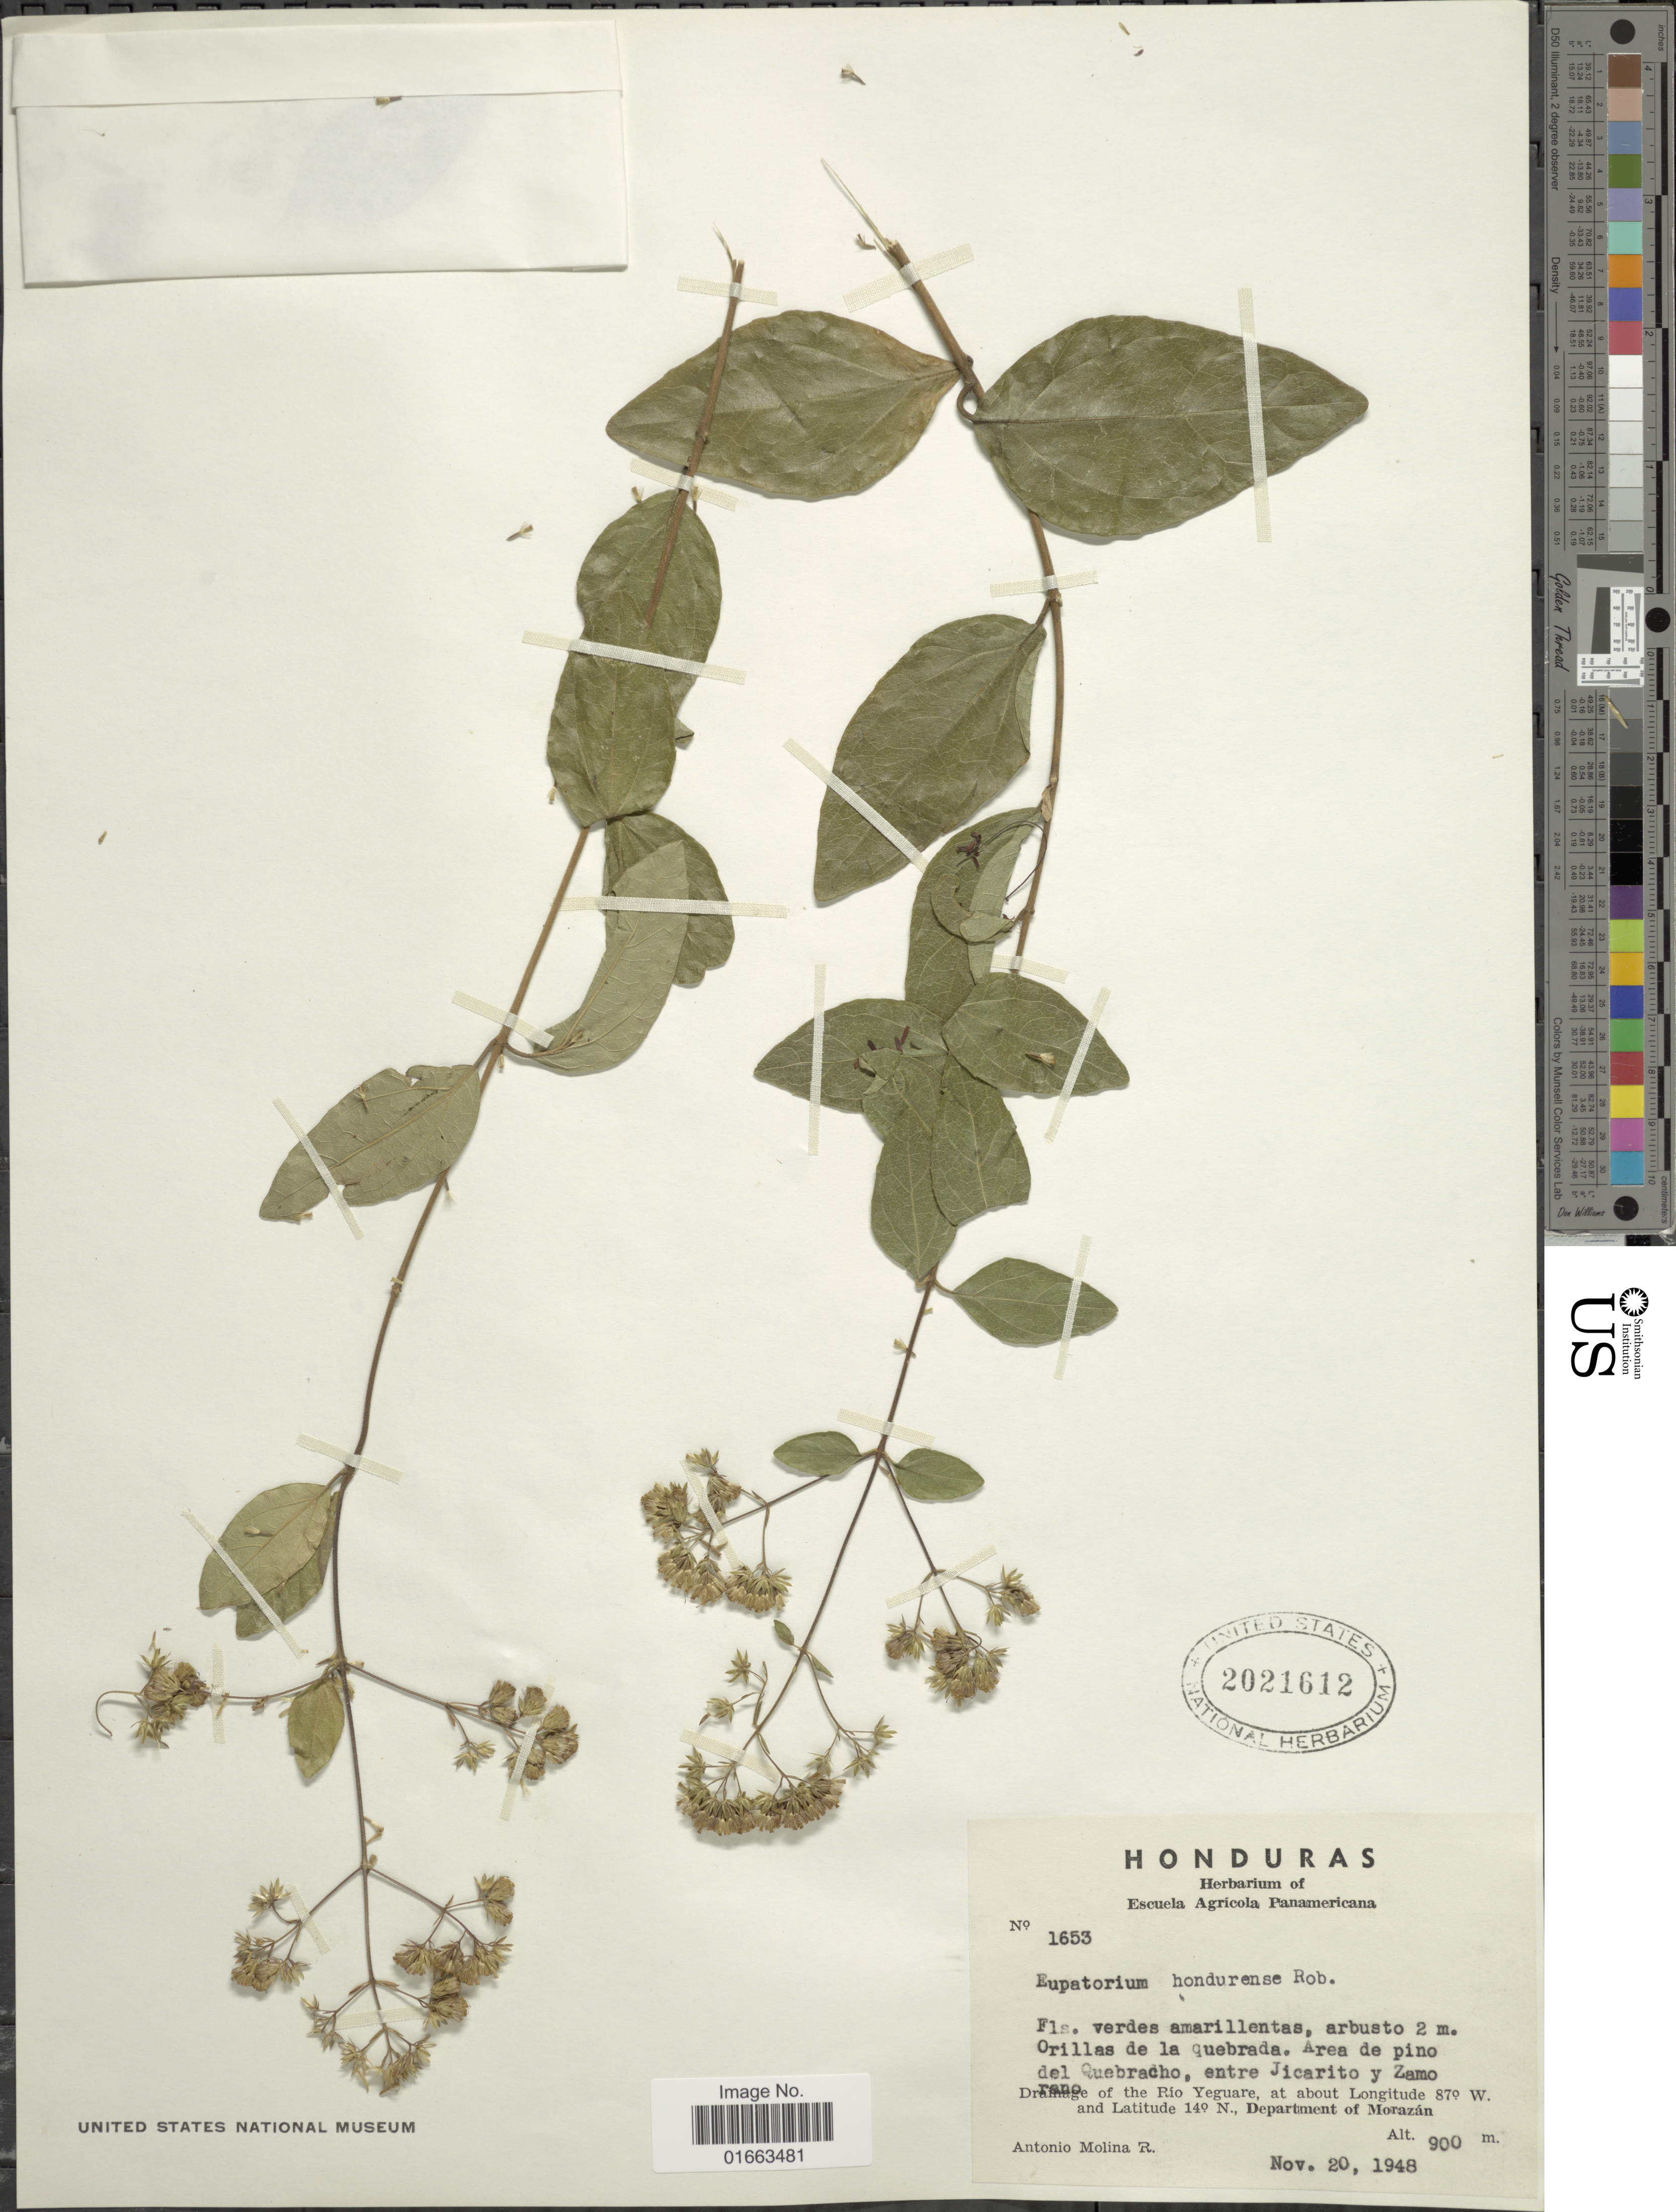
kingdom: Plantae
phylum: Tracheophyta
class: Magnoliopsida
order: Asterales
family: Asteraceae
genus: Koanophyllon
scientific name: Koanophyllon hondurensis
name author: (B.L. Rob.) R.M. King & H. Rob.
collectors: A. Molina R.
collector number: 1653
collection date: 1948-11-20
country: Honduras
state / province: Fco. Morazán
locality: Orillas de la quebrada, Area de ino del Quebracho, entre Jicarito y Zamo, drainage of the Río Yeguare, Department of Morazán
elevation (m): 900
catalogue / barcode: US 2021612